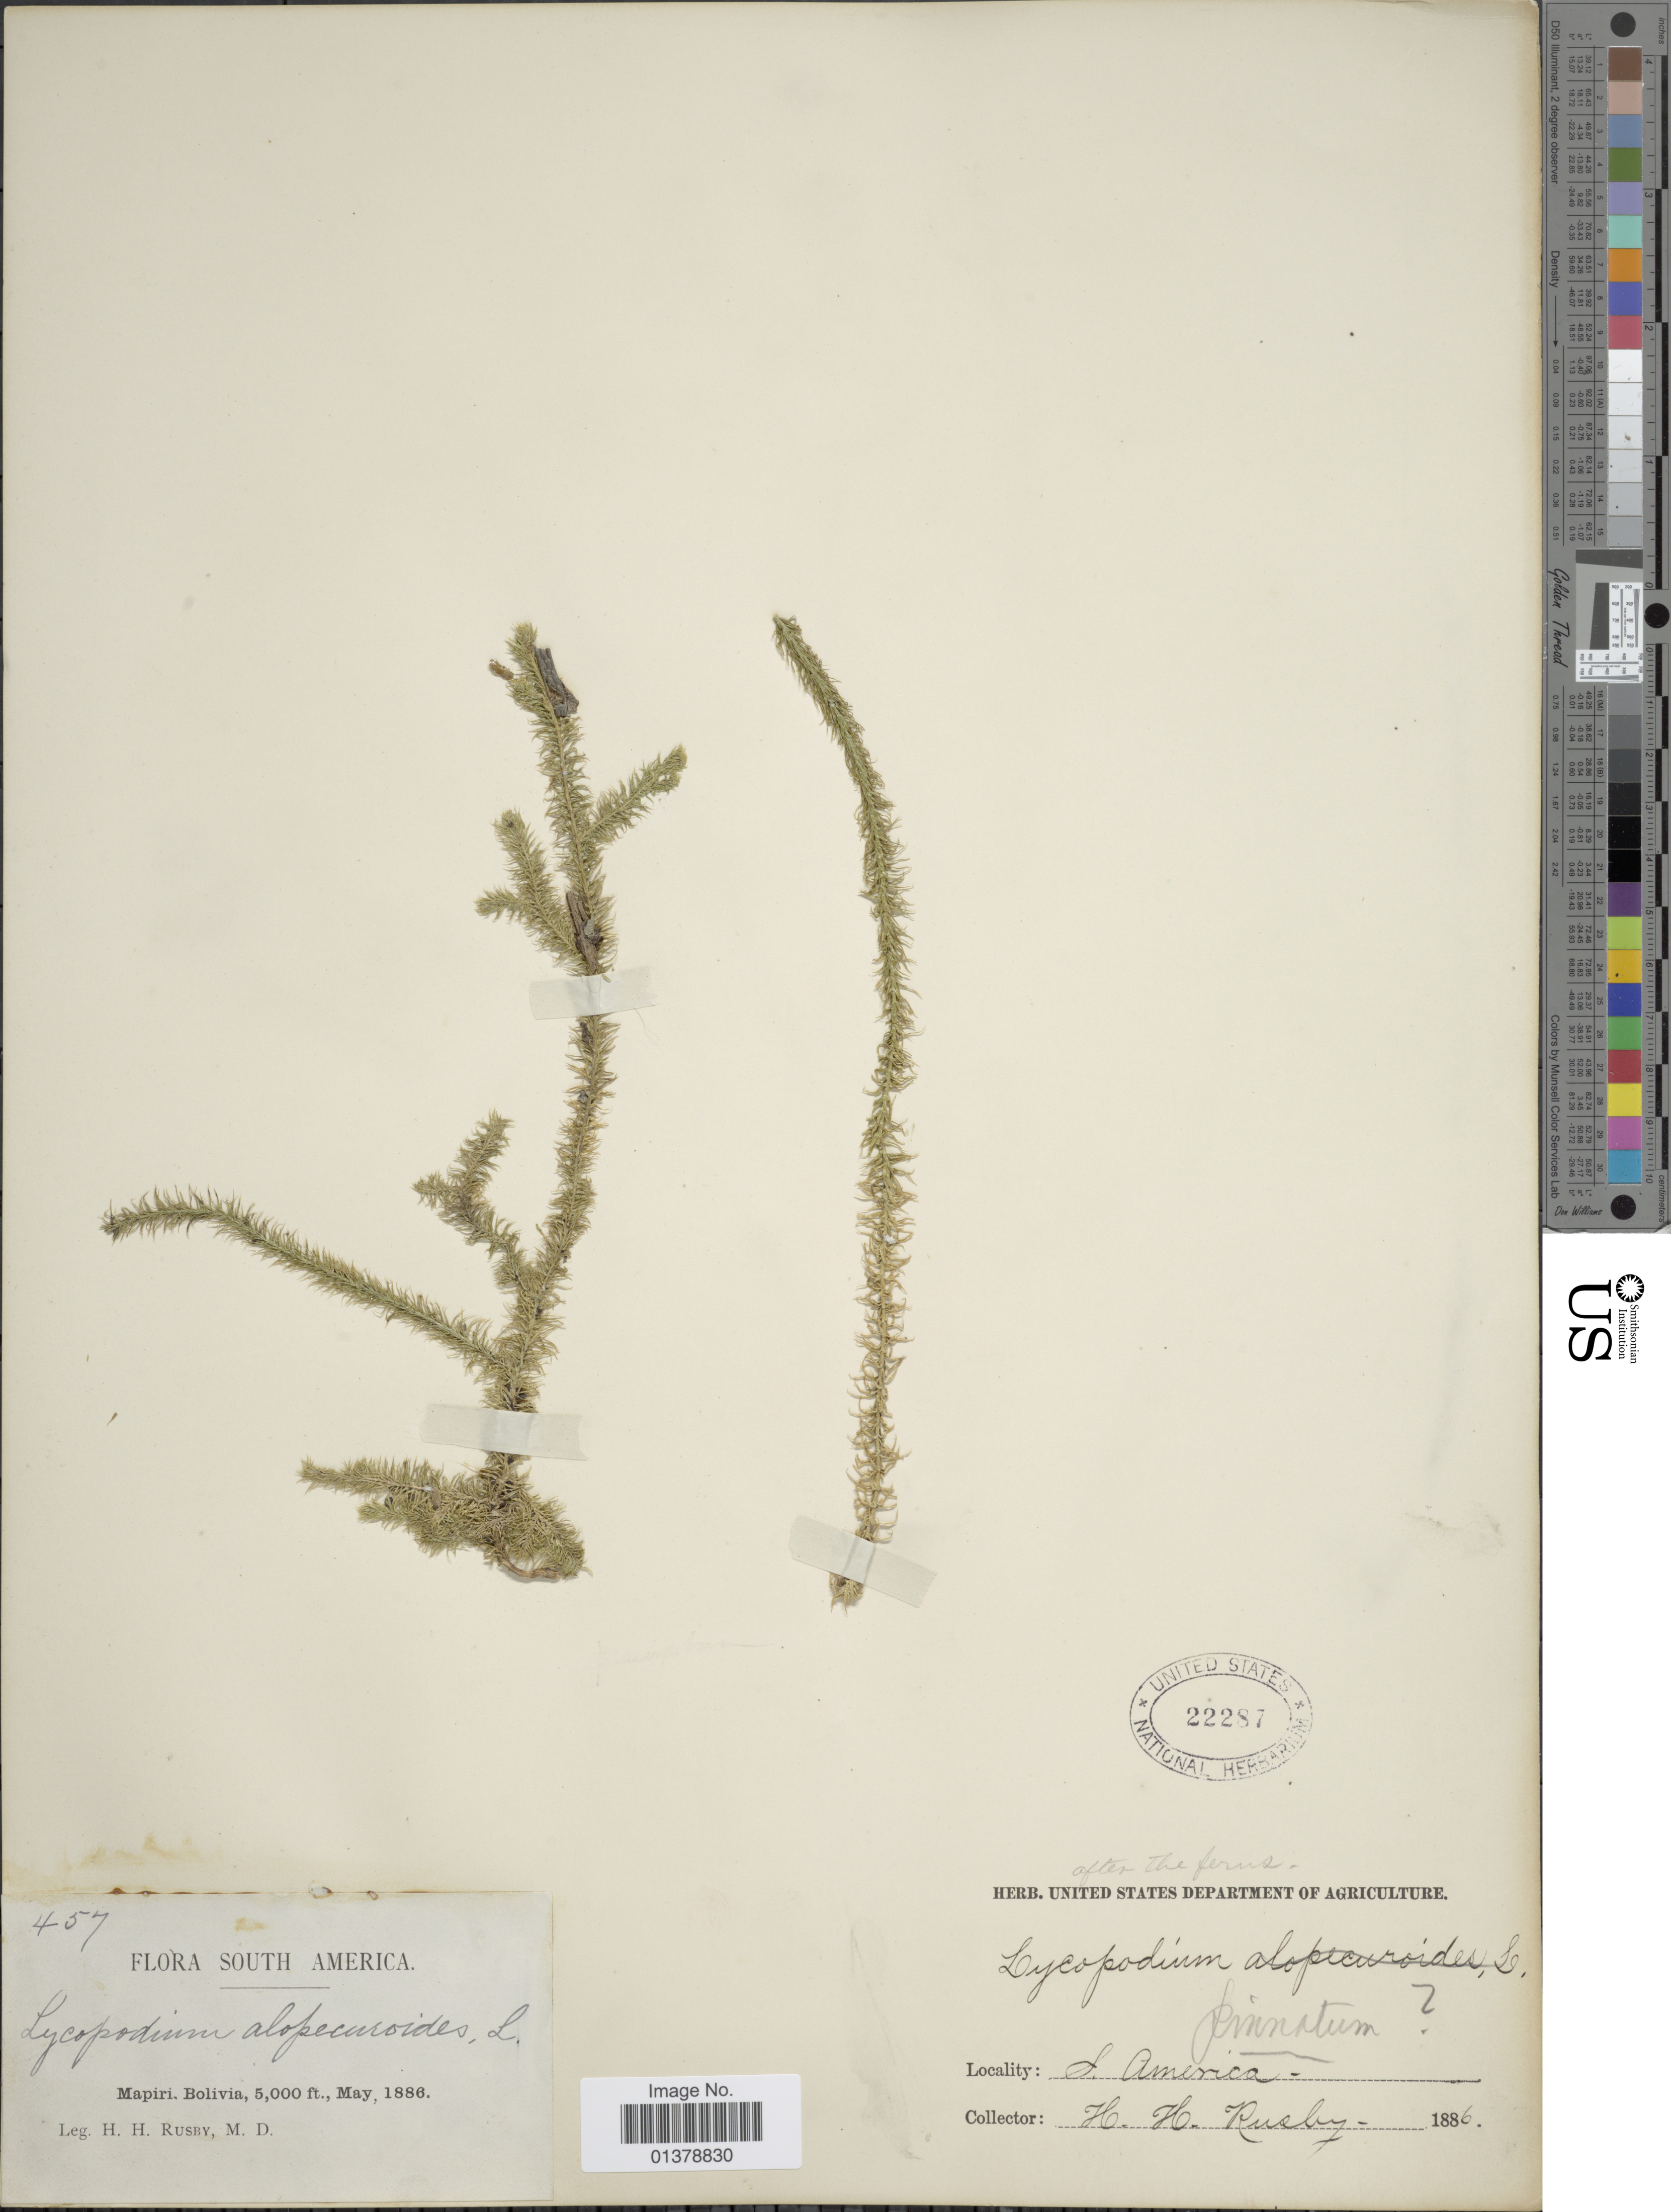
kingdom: Plantae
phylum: Tracheophyta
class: Lycopodiopsida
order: Lycopodiales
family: Lycopodiaceae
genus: Lycopodiella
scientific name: Lycopodiella alopecuroides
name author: (L.) Cranfill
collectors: H. H. Rusby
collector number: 457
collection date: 1886-05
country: Bolivia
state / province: La Páz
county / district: Larecaja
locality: Mapiri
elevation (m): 1524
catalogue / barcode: US 22287